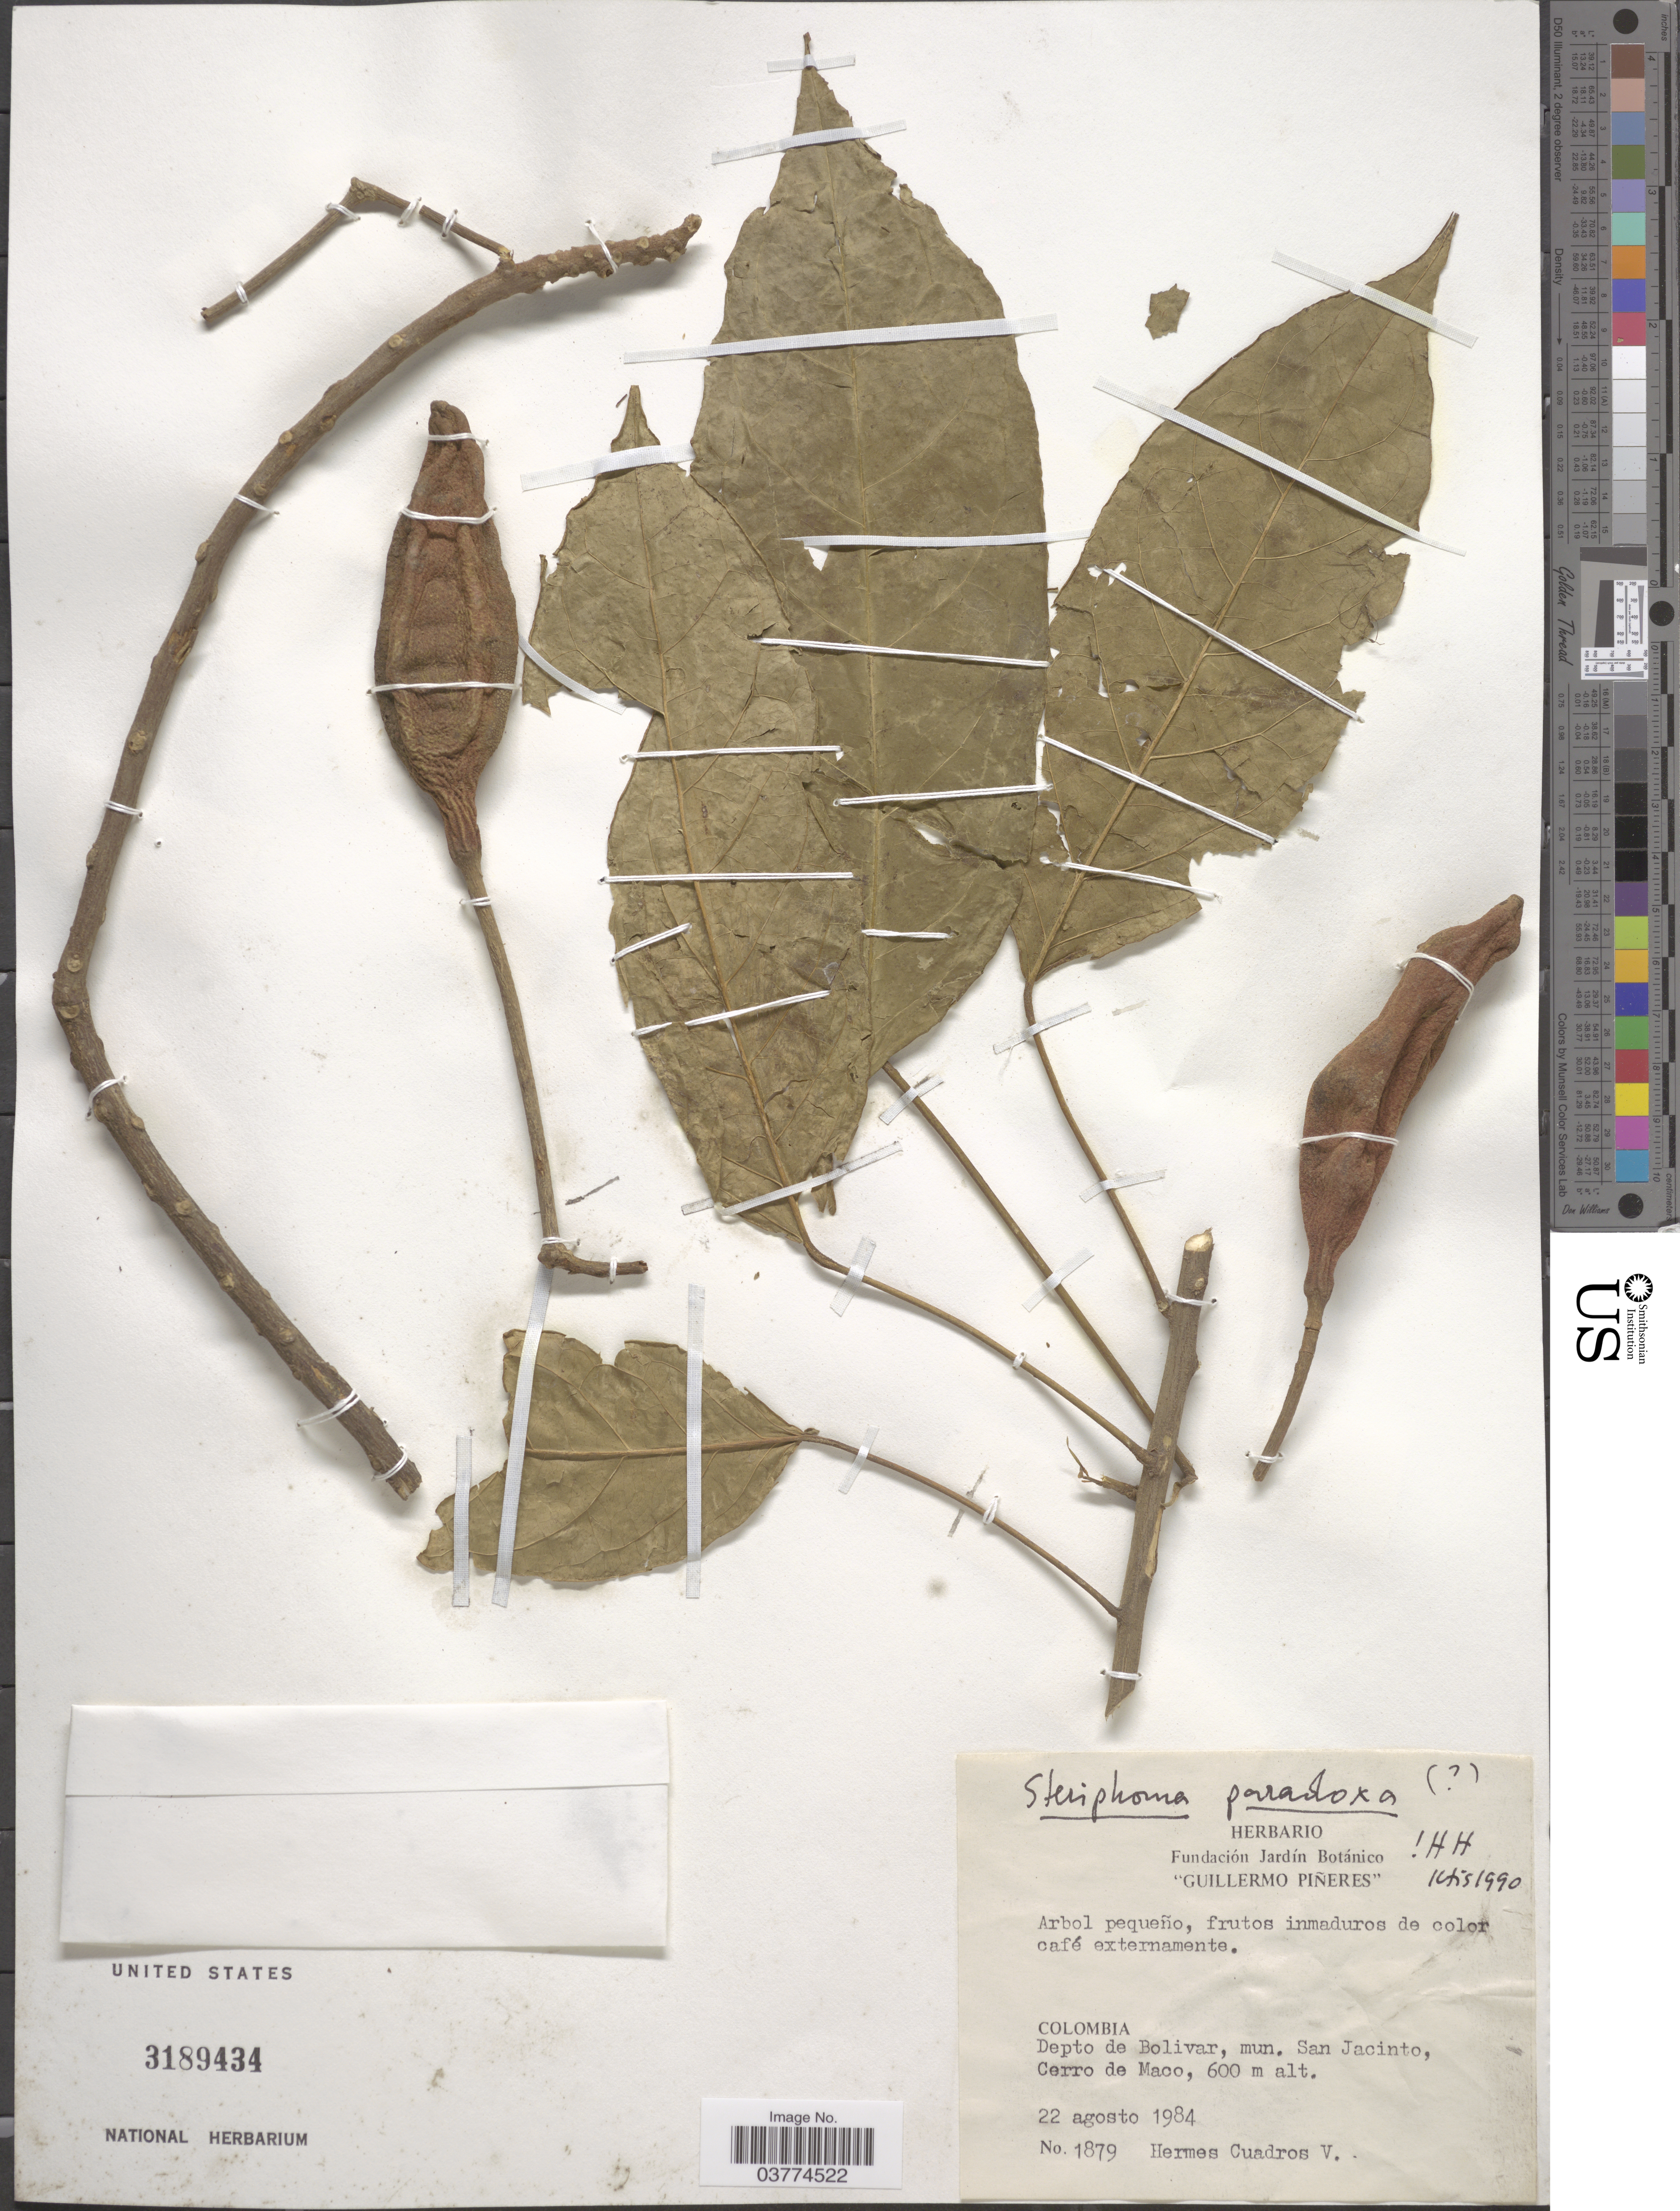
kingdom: Plantae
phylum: Tracheophyta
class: Magnoliopsida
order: Brassicales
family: Capparaceae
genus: Steriphoma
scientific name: Steriphoma paradoxum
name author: (Jacq.) Endl.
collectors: H. Cuadros V.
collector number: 1879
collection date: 1984-08-22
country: Colombia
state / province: Bolívar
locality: Depto de Bolivar, mun. San Jacinto, Cerro de Maco.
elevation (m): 600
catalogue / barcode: US 3189434